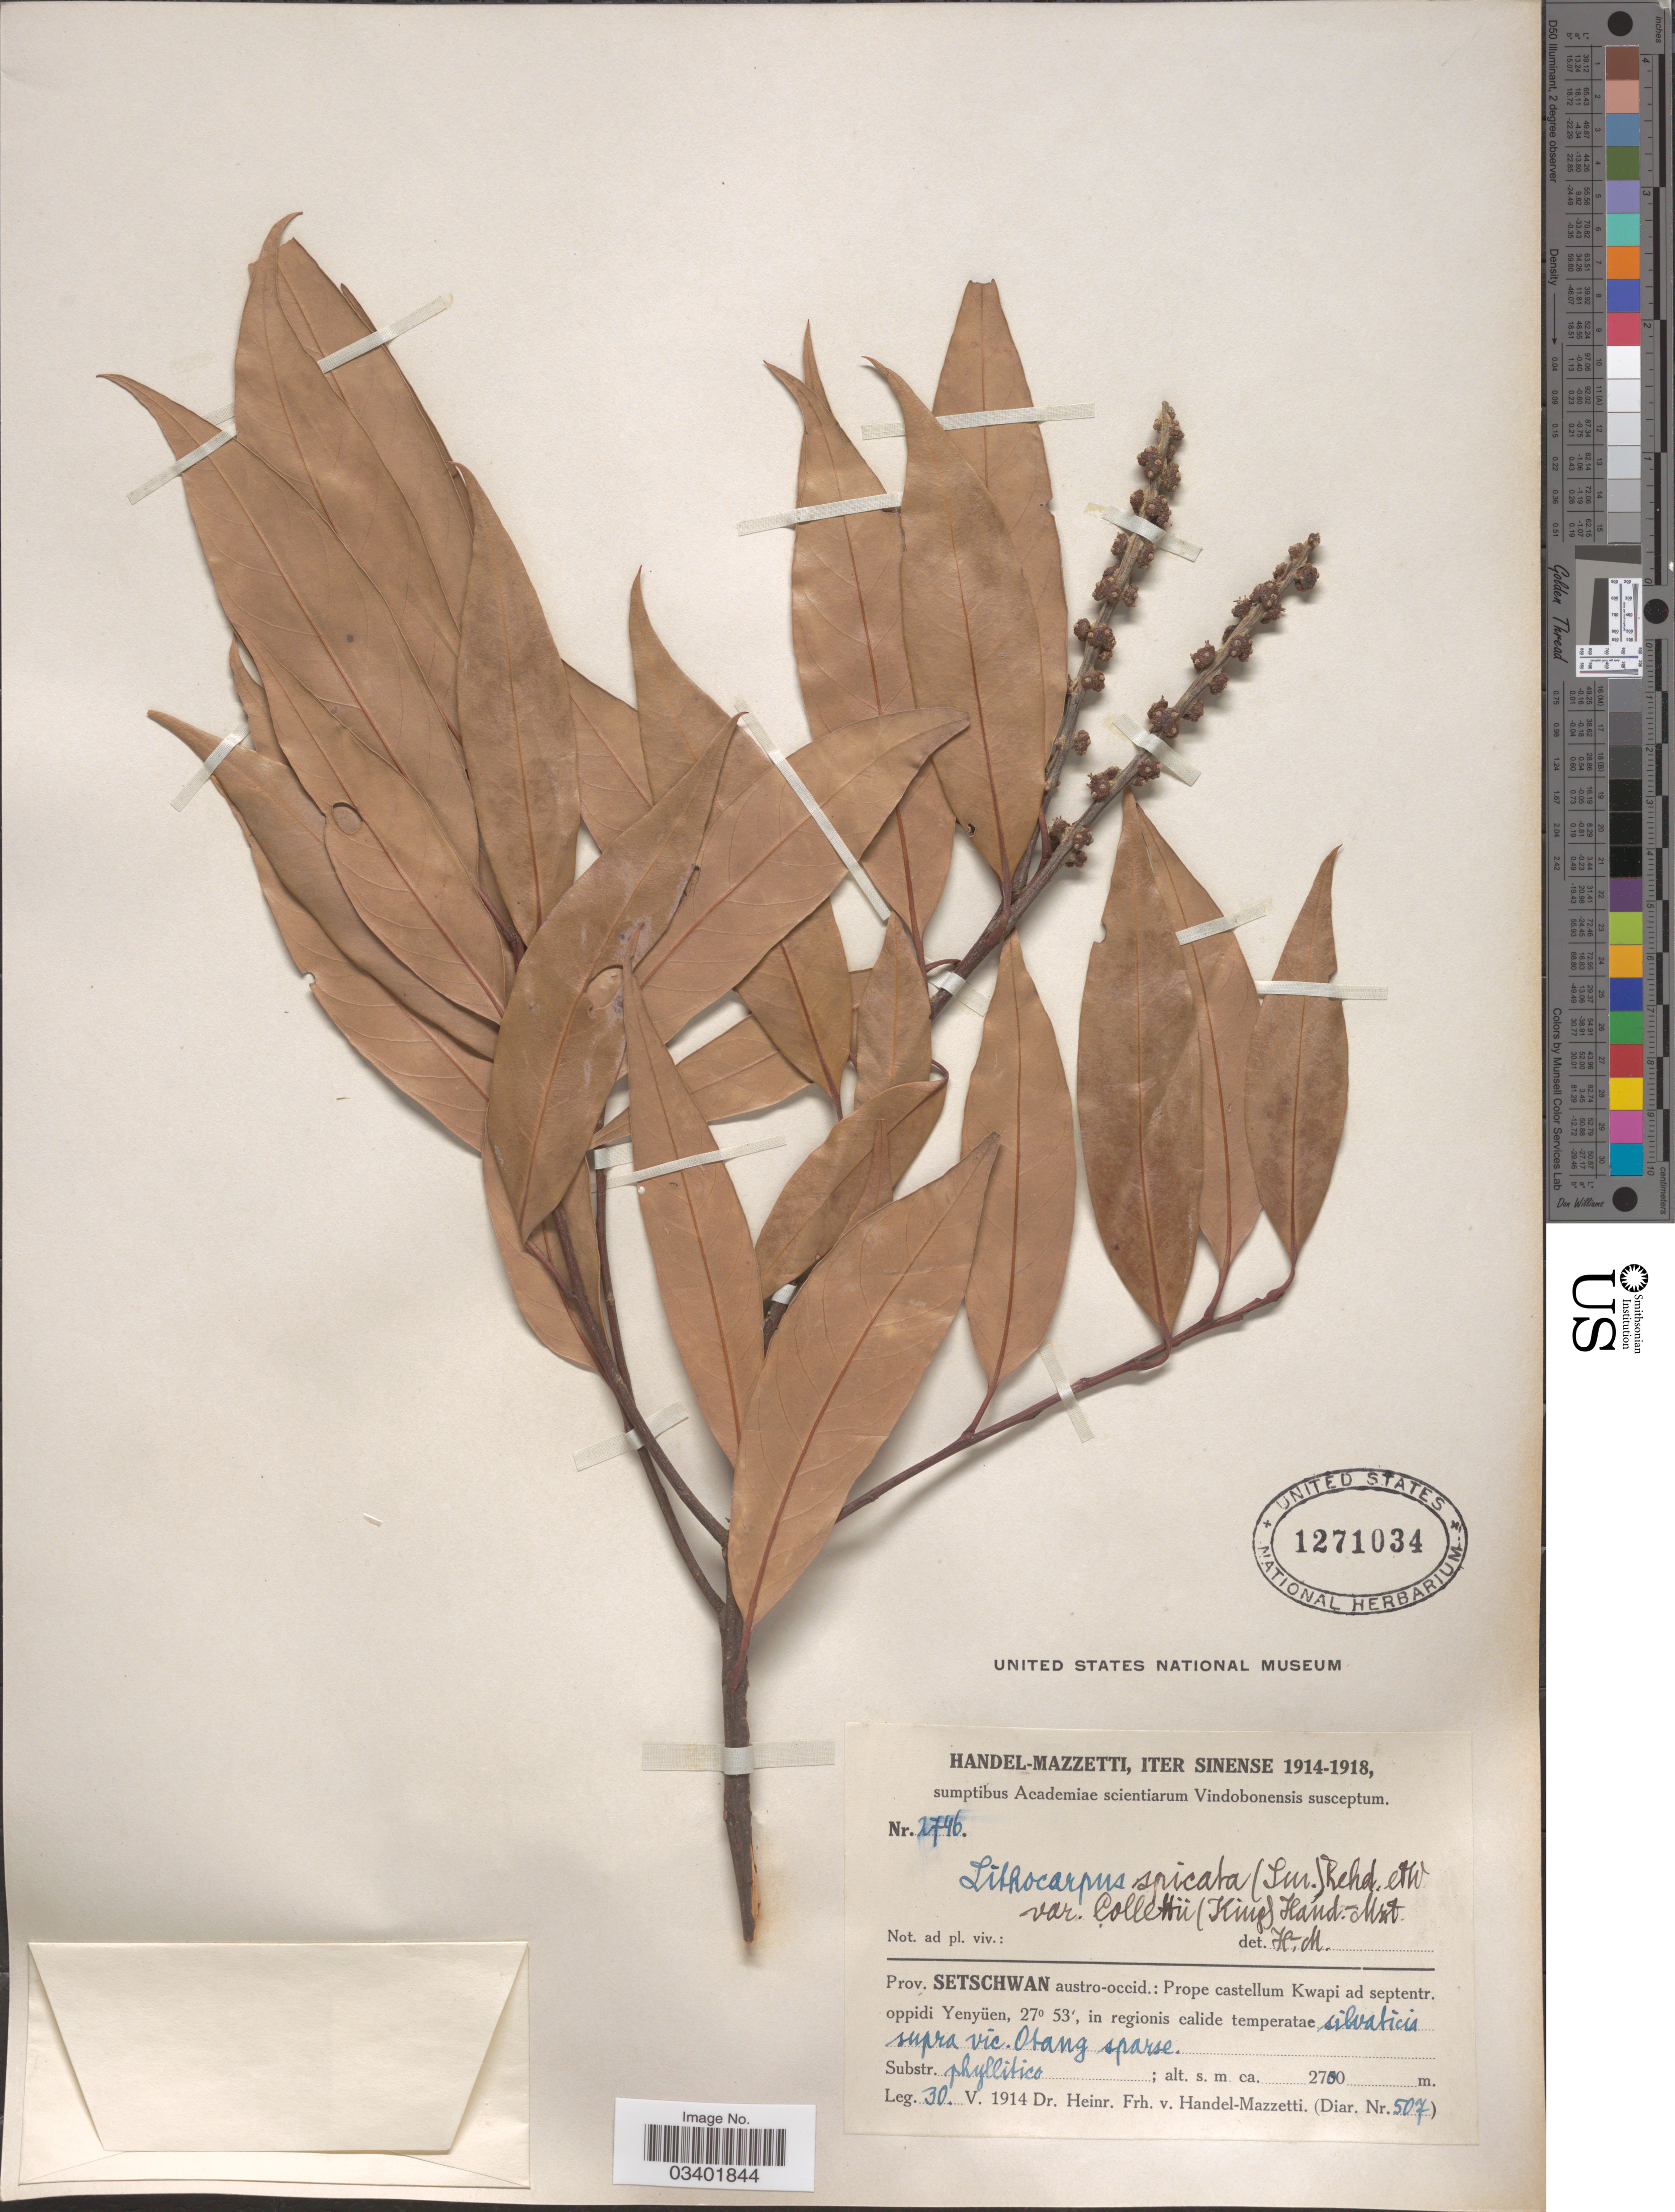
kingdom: Plantae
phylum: Tracheophyta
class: Magnoliopsida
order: Fagales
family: Fagaceae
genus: Lithocarpus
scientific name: Lithocarpus elegans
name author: (Blume) Hatus. ex Soepadmo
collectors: H. Handel-Mazzetti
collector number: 2746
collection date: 1914-05-30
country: China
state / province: Sichuan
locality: Prov. Setschwan austro-occid.: Prope castellum Kwapi ad septentr. oppidi Yenyüen, 27° 53', in regionis calide temperate silvaticis supra vic. Otang sparse.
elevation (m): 2700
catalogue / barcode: US 1271034